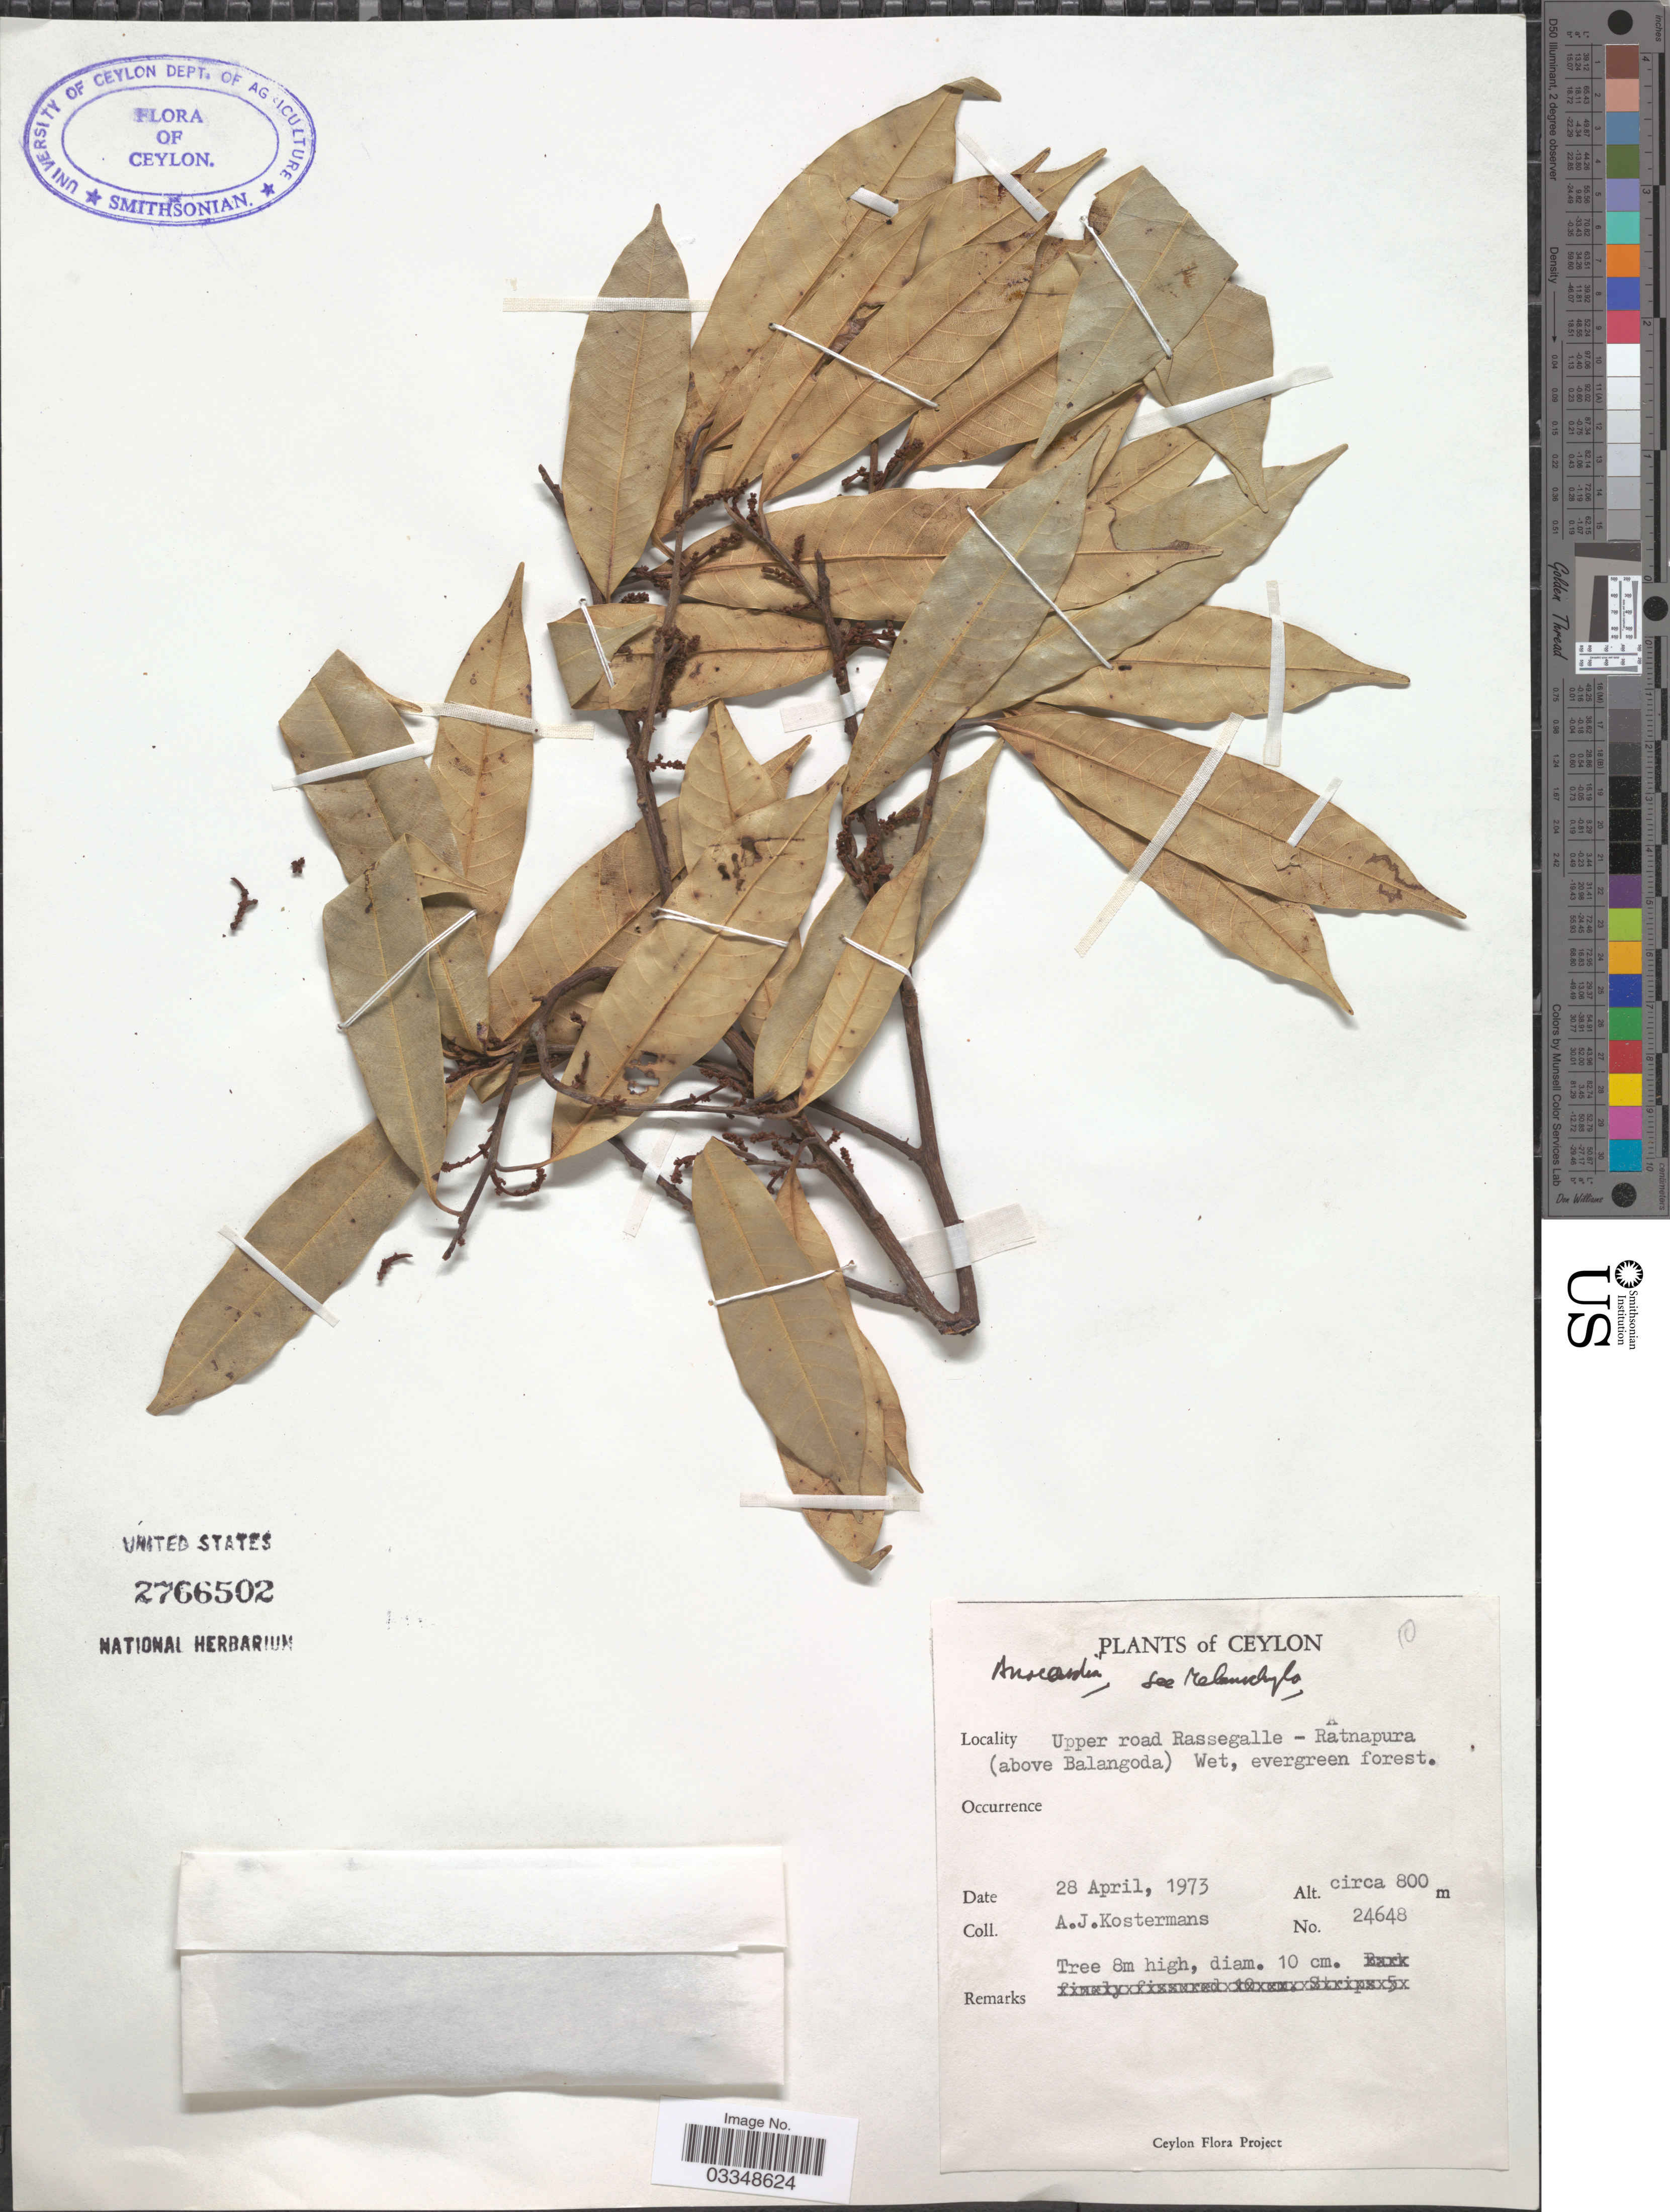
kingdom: Plantae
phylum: Tracheophyta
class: Magnoliopsida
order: Sapindales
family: Anacardiaceae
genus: Nothopegia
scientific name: Nothopegia sp.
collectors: A. J. G. Kostermans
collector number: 24648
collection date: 1973-04-28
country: Sri Lanka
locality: Ceylon. Upper road Rassegalle - Ratnapura (above Balangoda) Wet, evergreen forest.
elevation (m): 800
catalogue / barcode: US 2766502